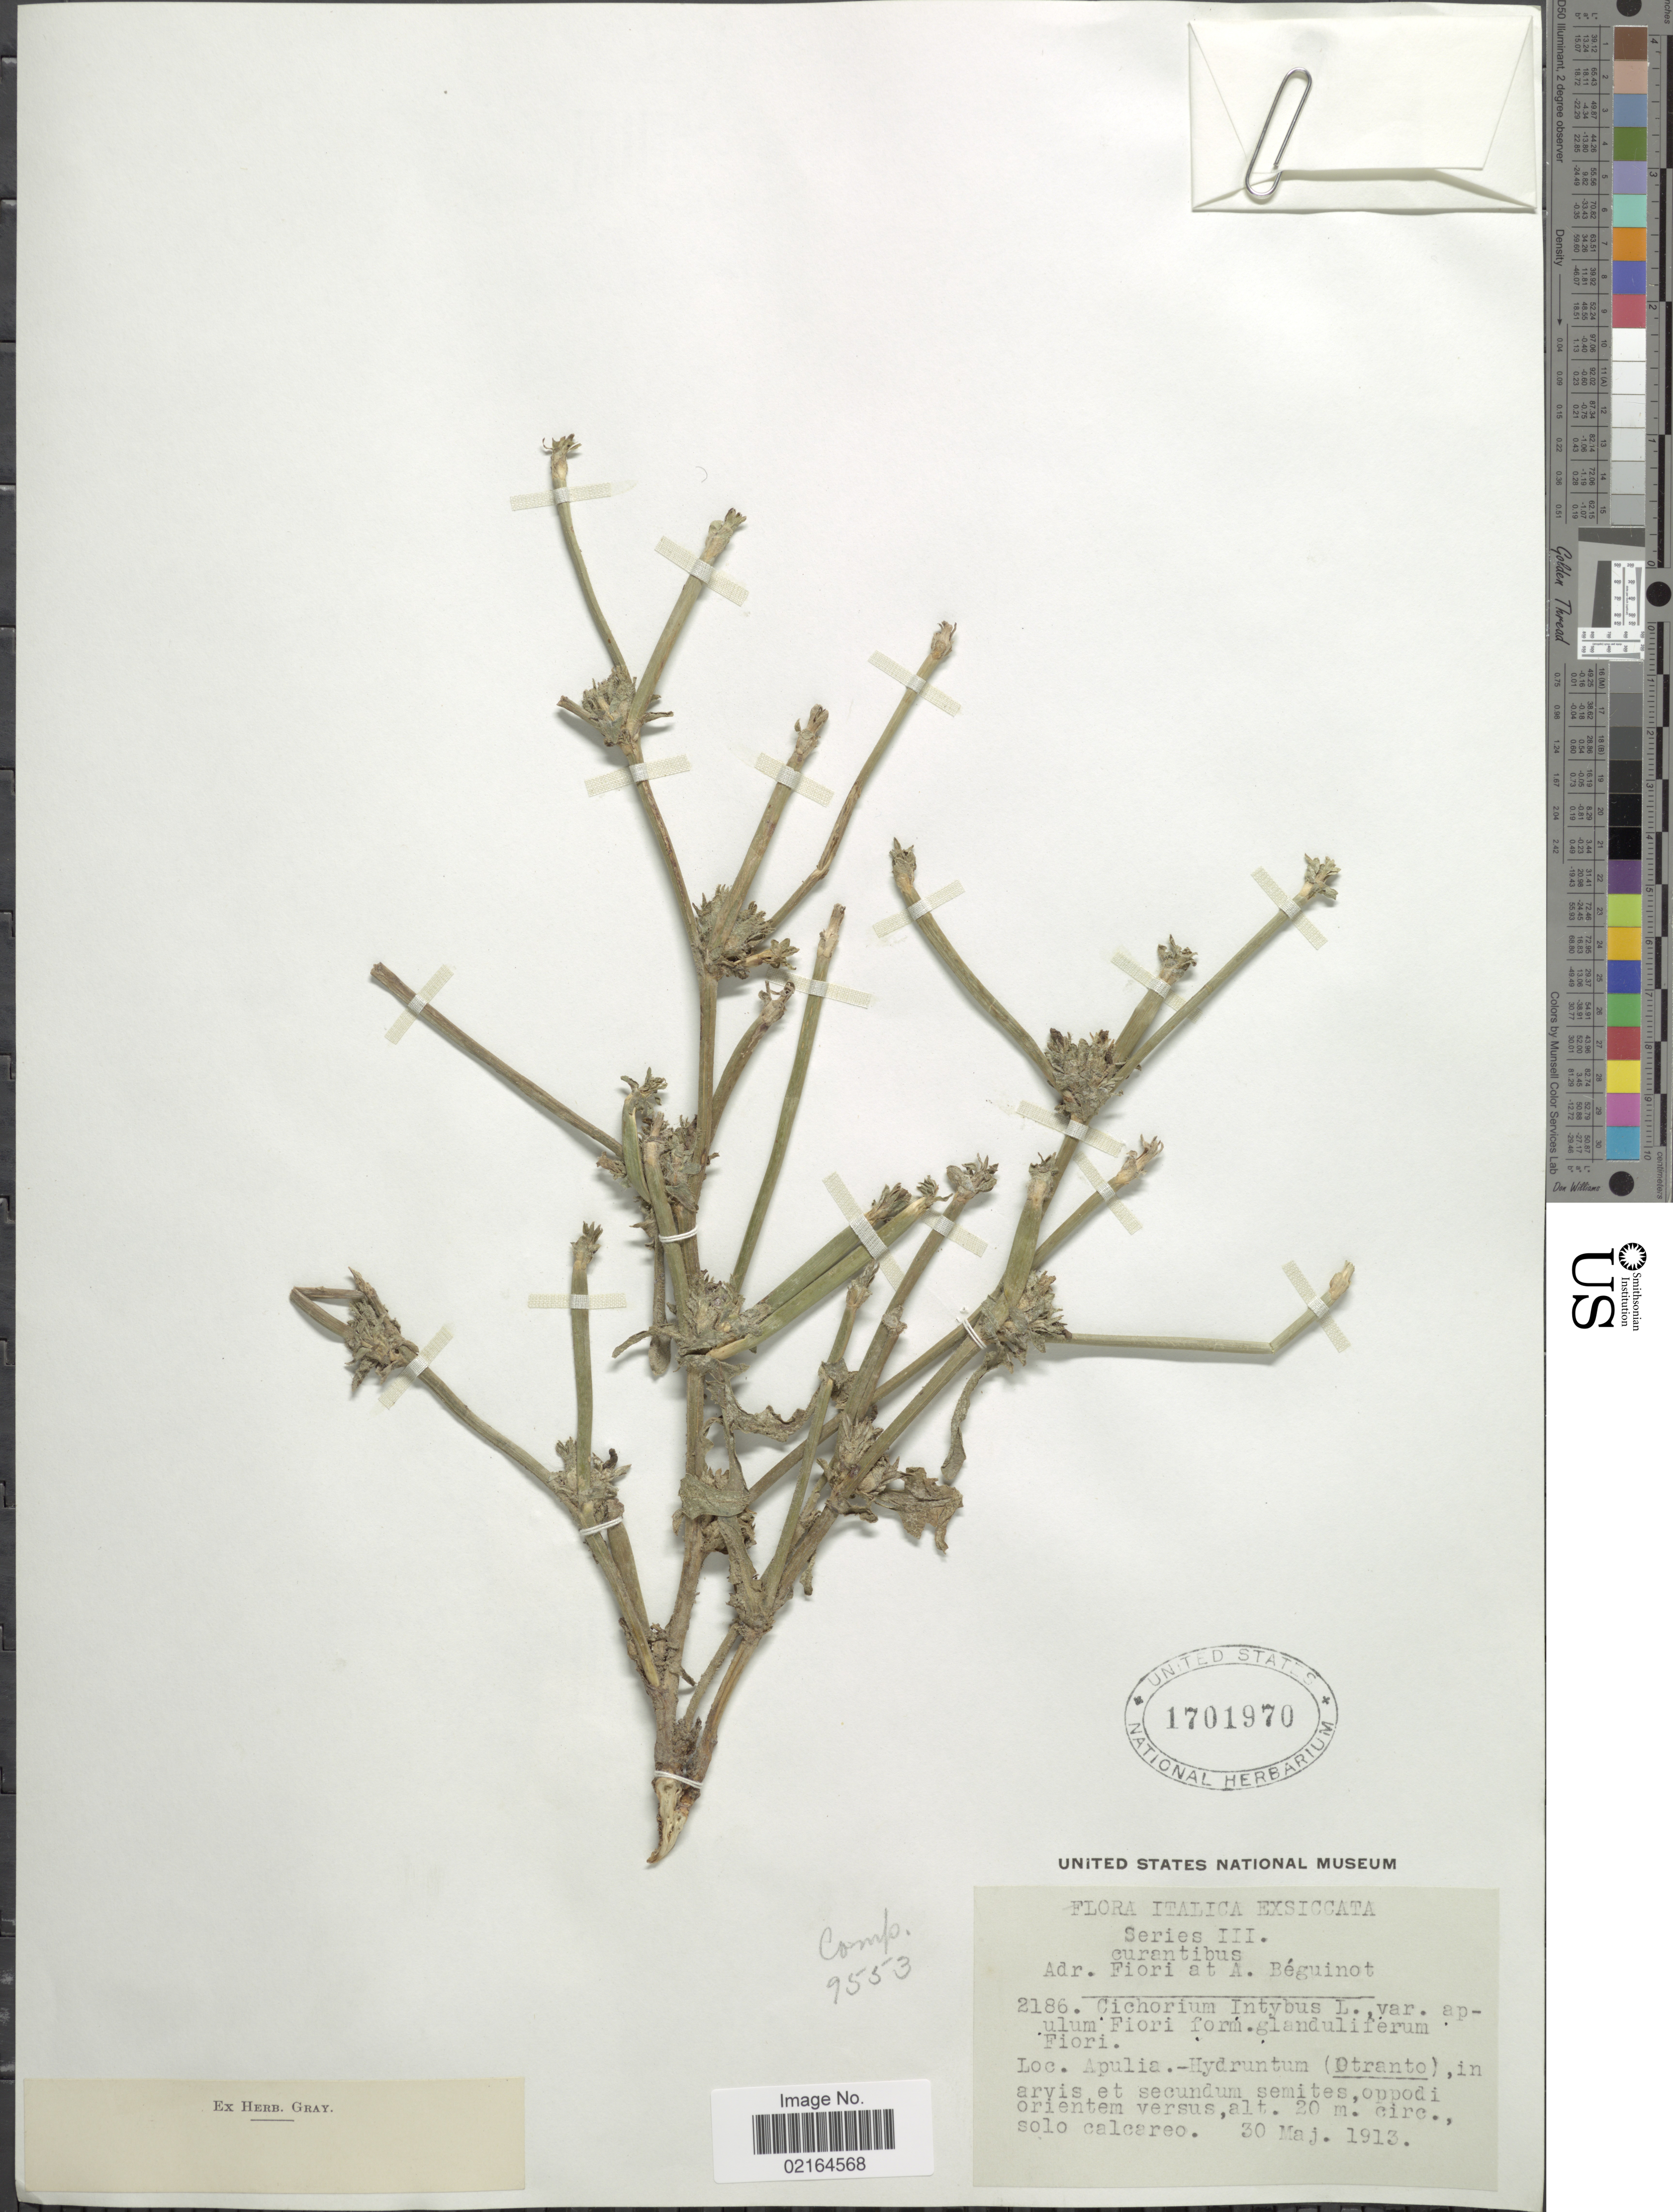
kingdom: Plantae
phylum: Tracheophyta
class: Magnoliopsida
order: Asterales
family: Asteraceae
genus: Cichorium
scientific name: Cichorium intybus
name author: L.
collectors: A. Fiori & A. Béguinot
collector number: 2186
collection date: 1913-05-30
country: Italy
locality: Italica Exsiccata, Apulia.-Hydruntum (Otranto)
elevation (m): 20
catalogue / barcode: US 1701970